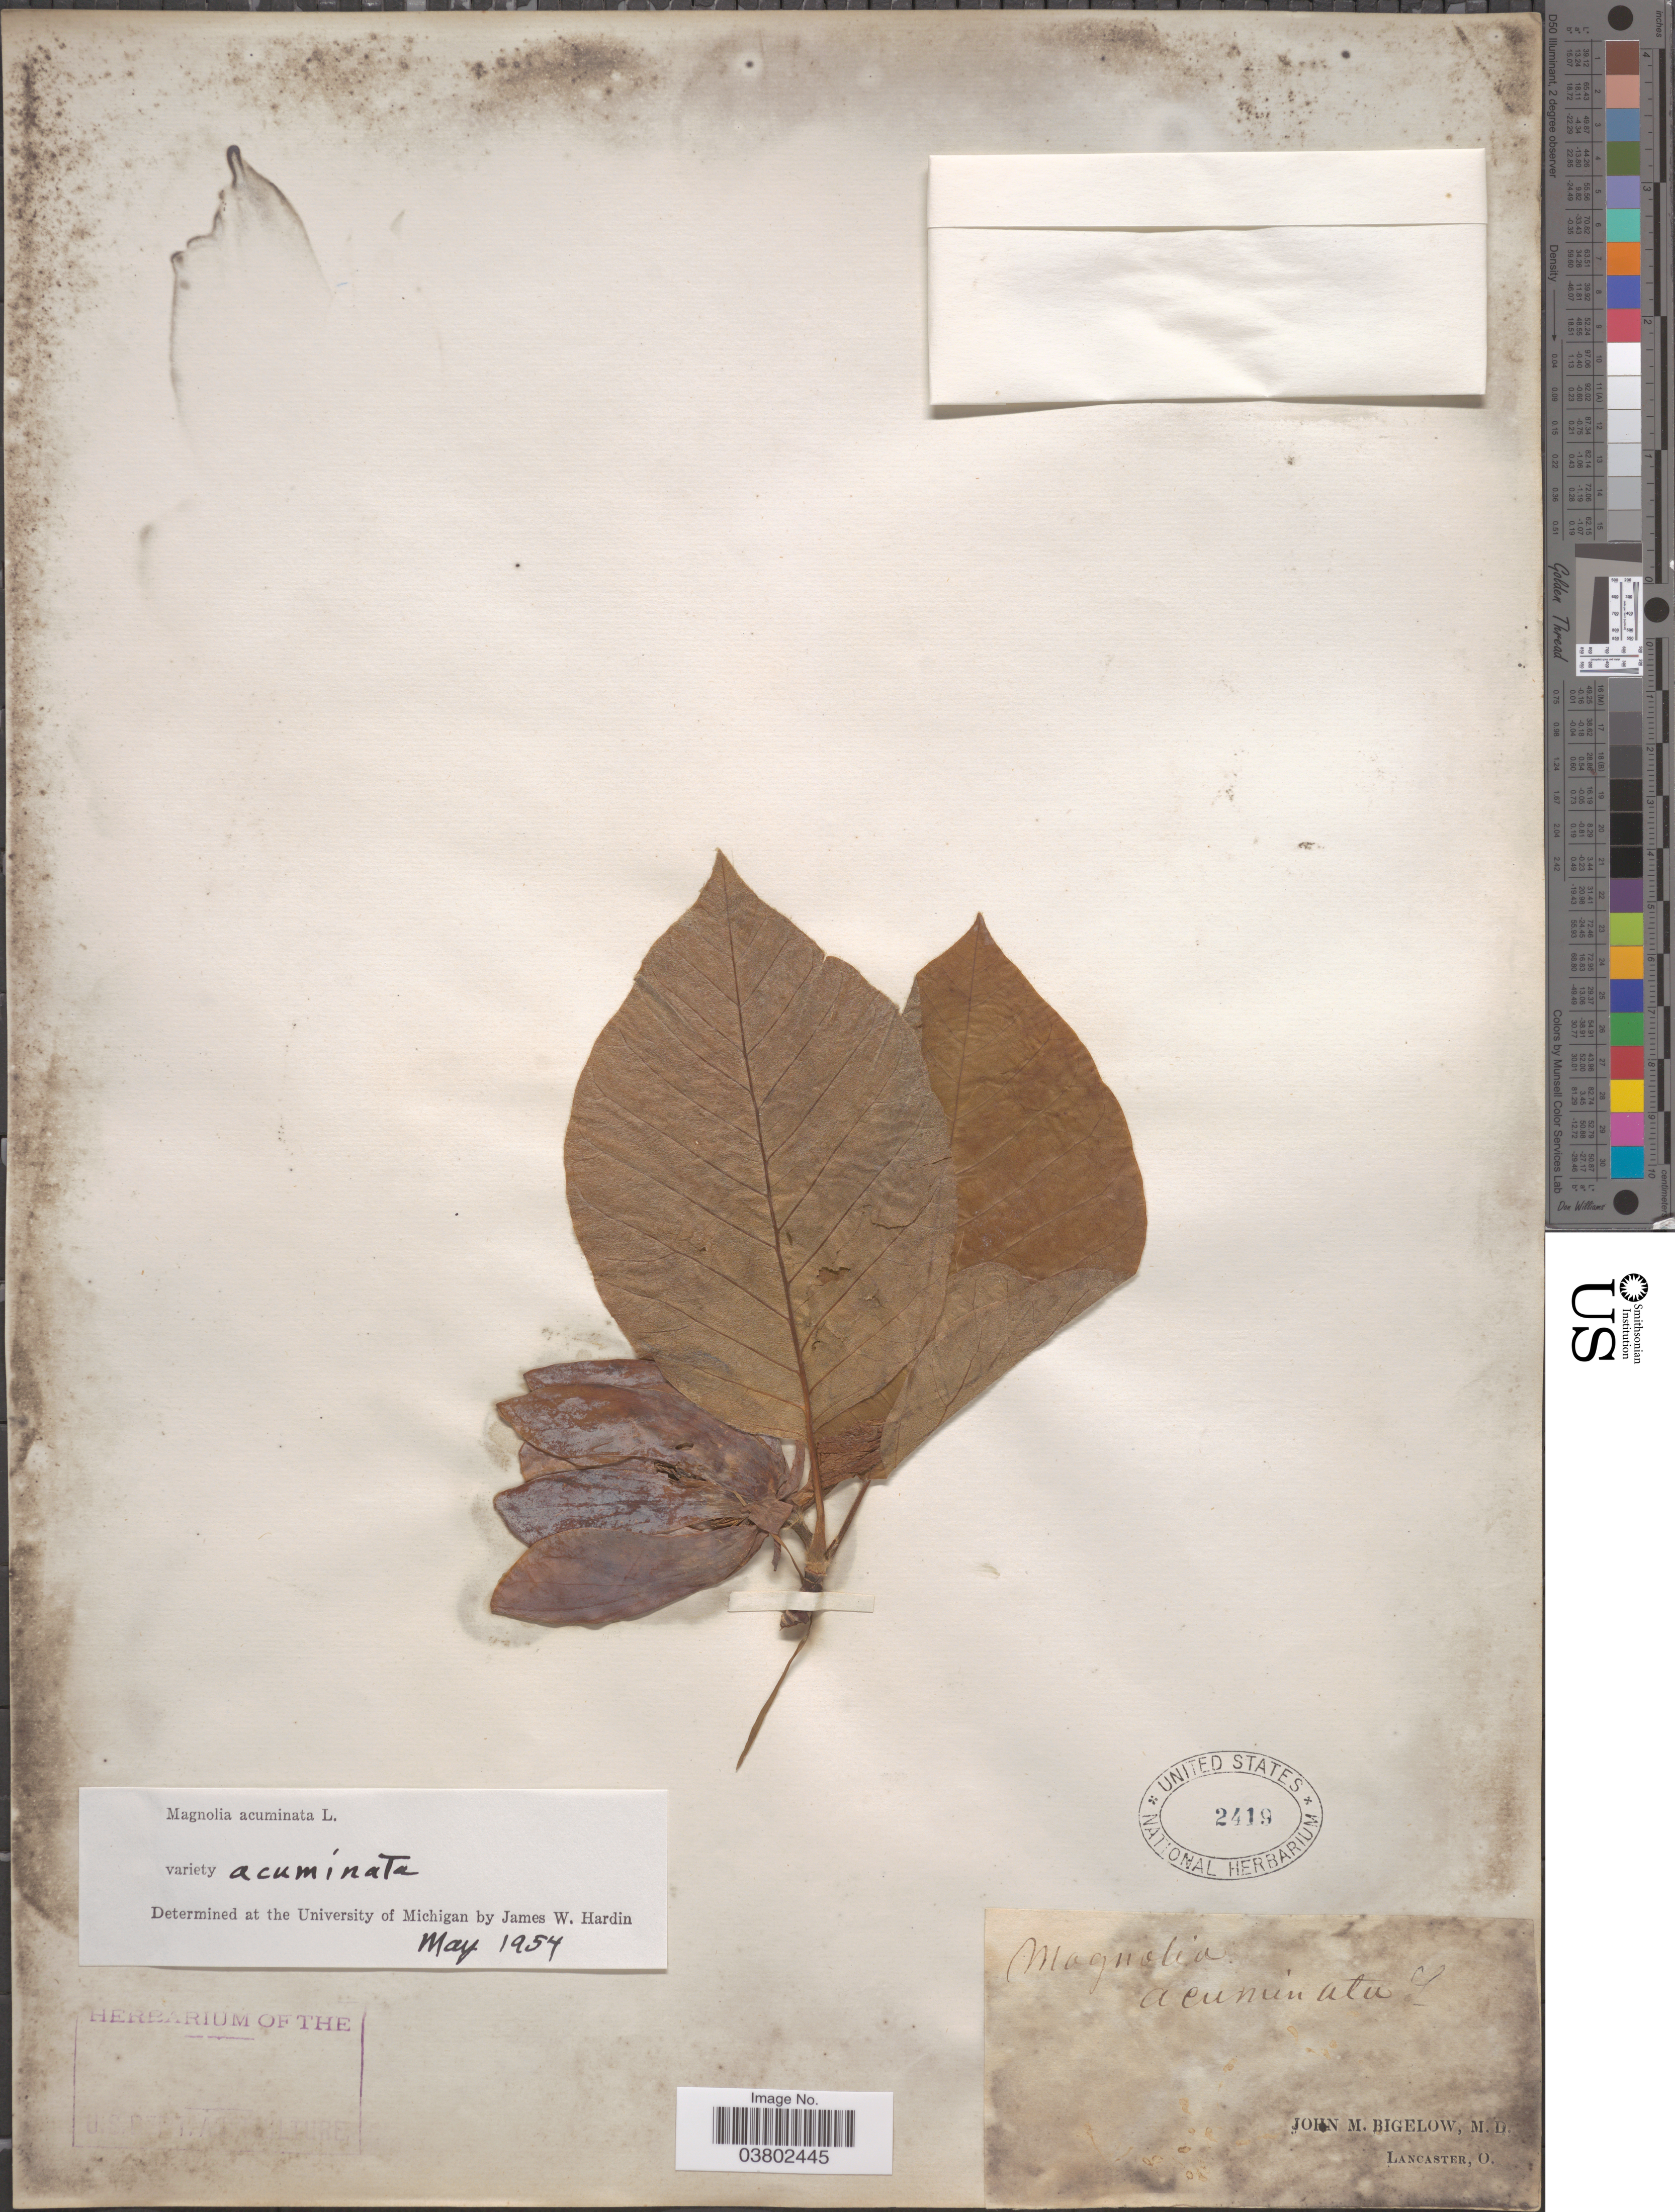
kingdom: Plantae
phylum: Tracheophyta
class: Magnoliopsida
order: Magnoliales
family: Magnoliaceae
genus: Magnolia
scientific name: Magnolia acuminata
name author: (L.) L.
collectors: J. M. Bigelow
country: United States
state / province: Ohio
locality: Lancaster.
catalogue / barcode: US 2419